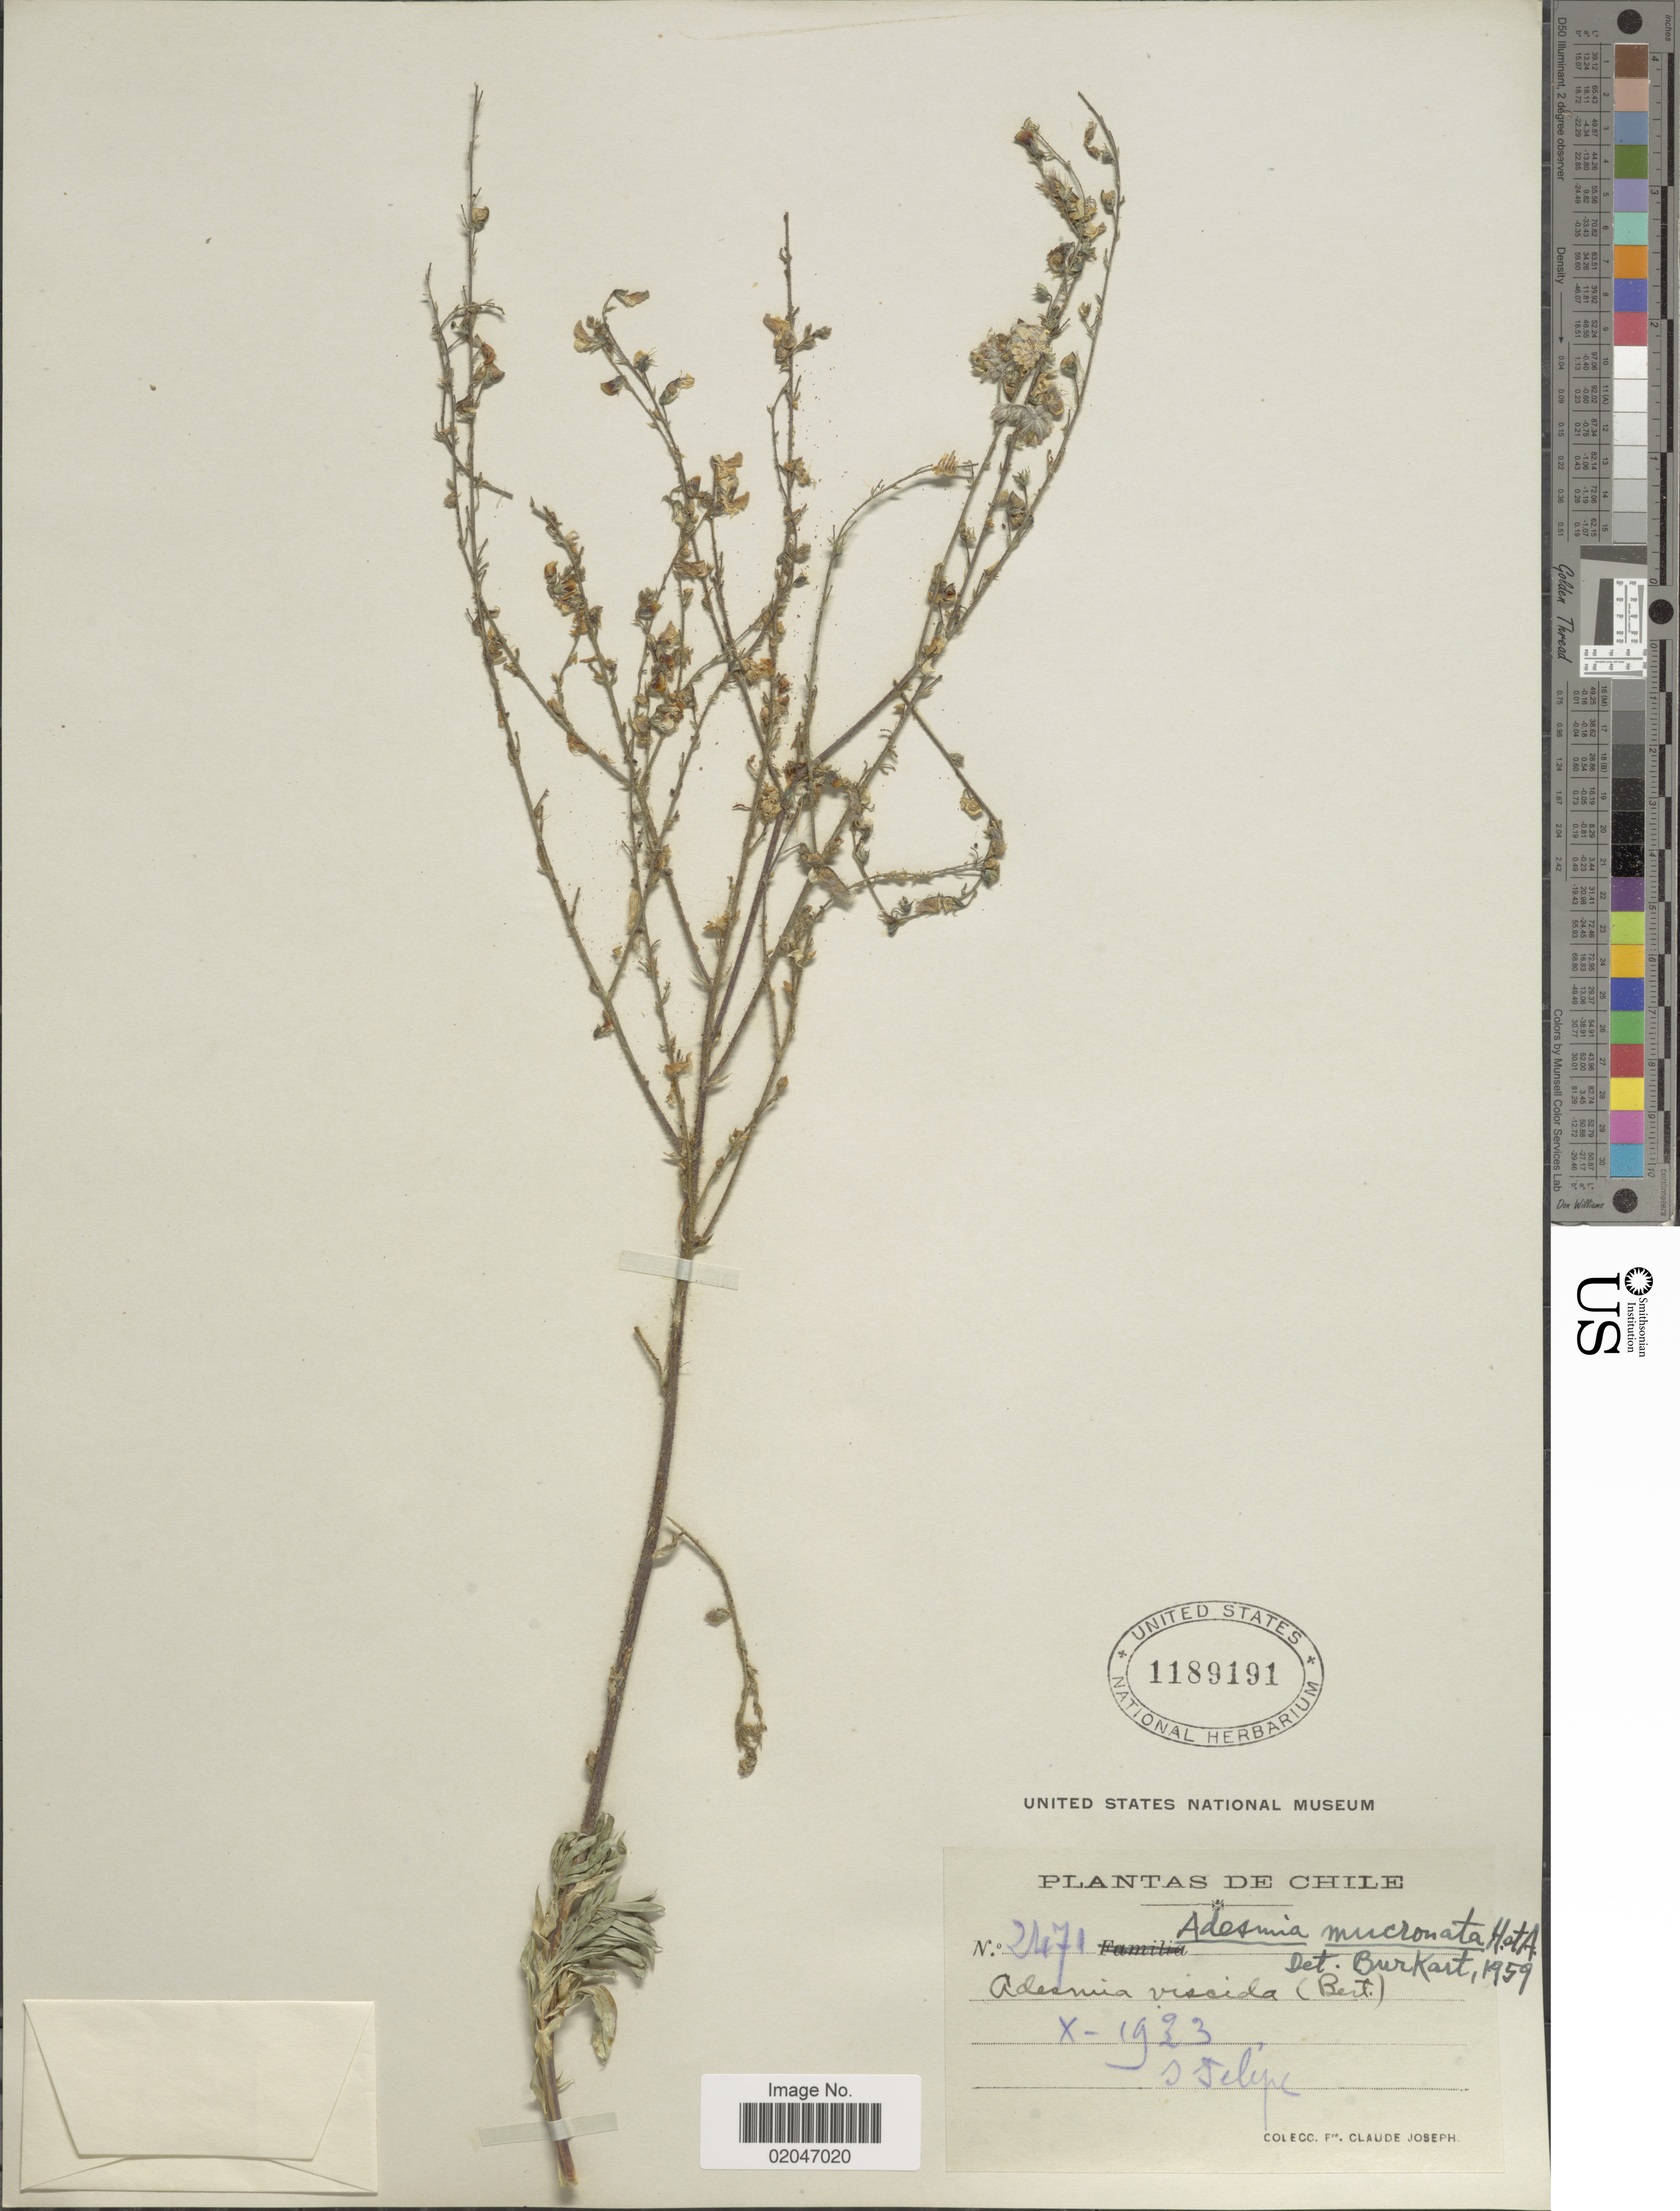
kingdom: Plantae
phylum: Tracheophyta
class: Magnoliopsida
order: Fabales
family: Fabaceae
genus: Adesmia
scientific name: Adesmia mucronata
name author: Hook. & Arn.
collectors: Bro. Claude-Joseph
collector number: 2471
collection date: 1923-10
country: Chile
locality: S. Felipe.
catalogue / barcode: US 1189191